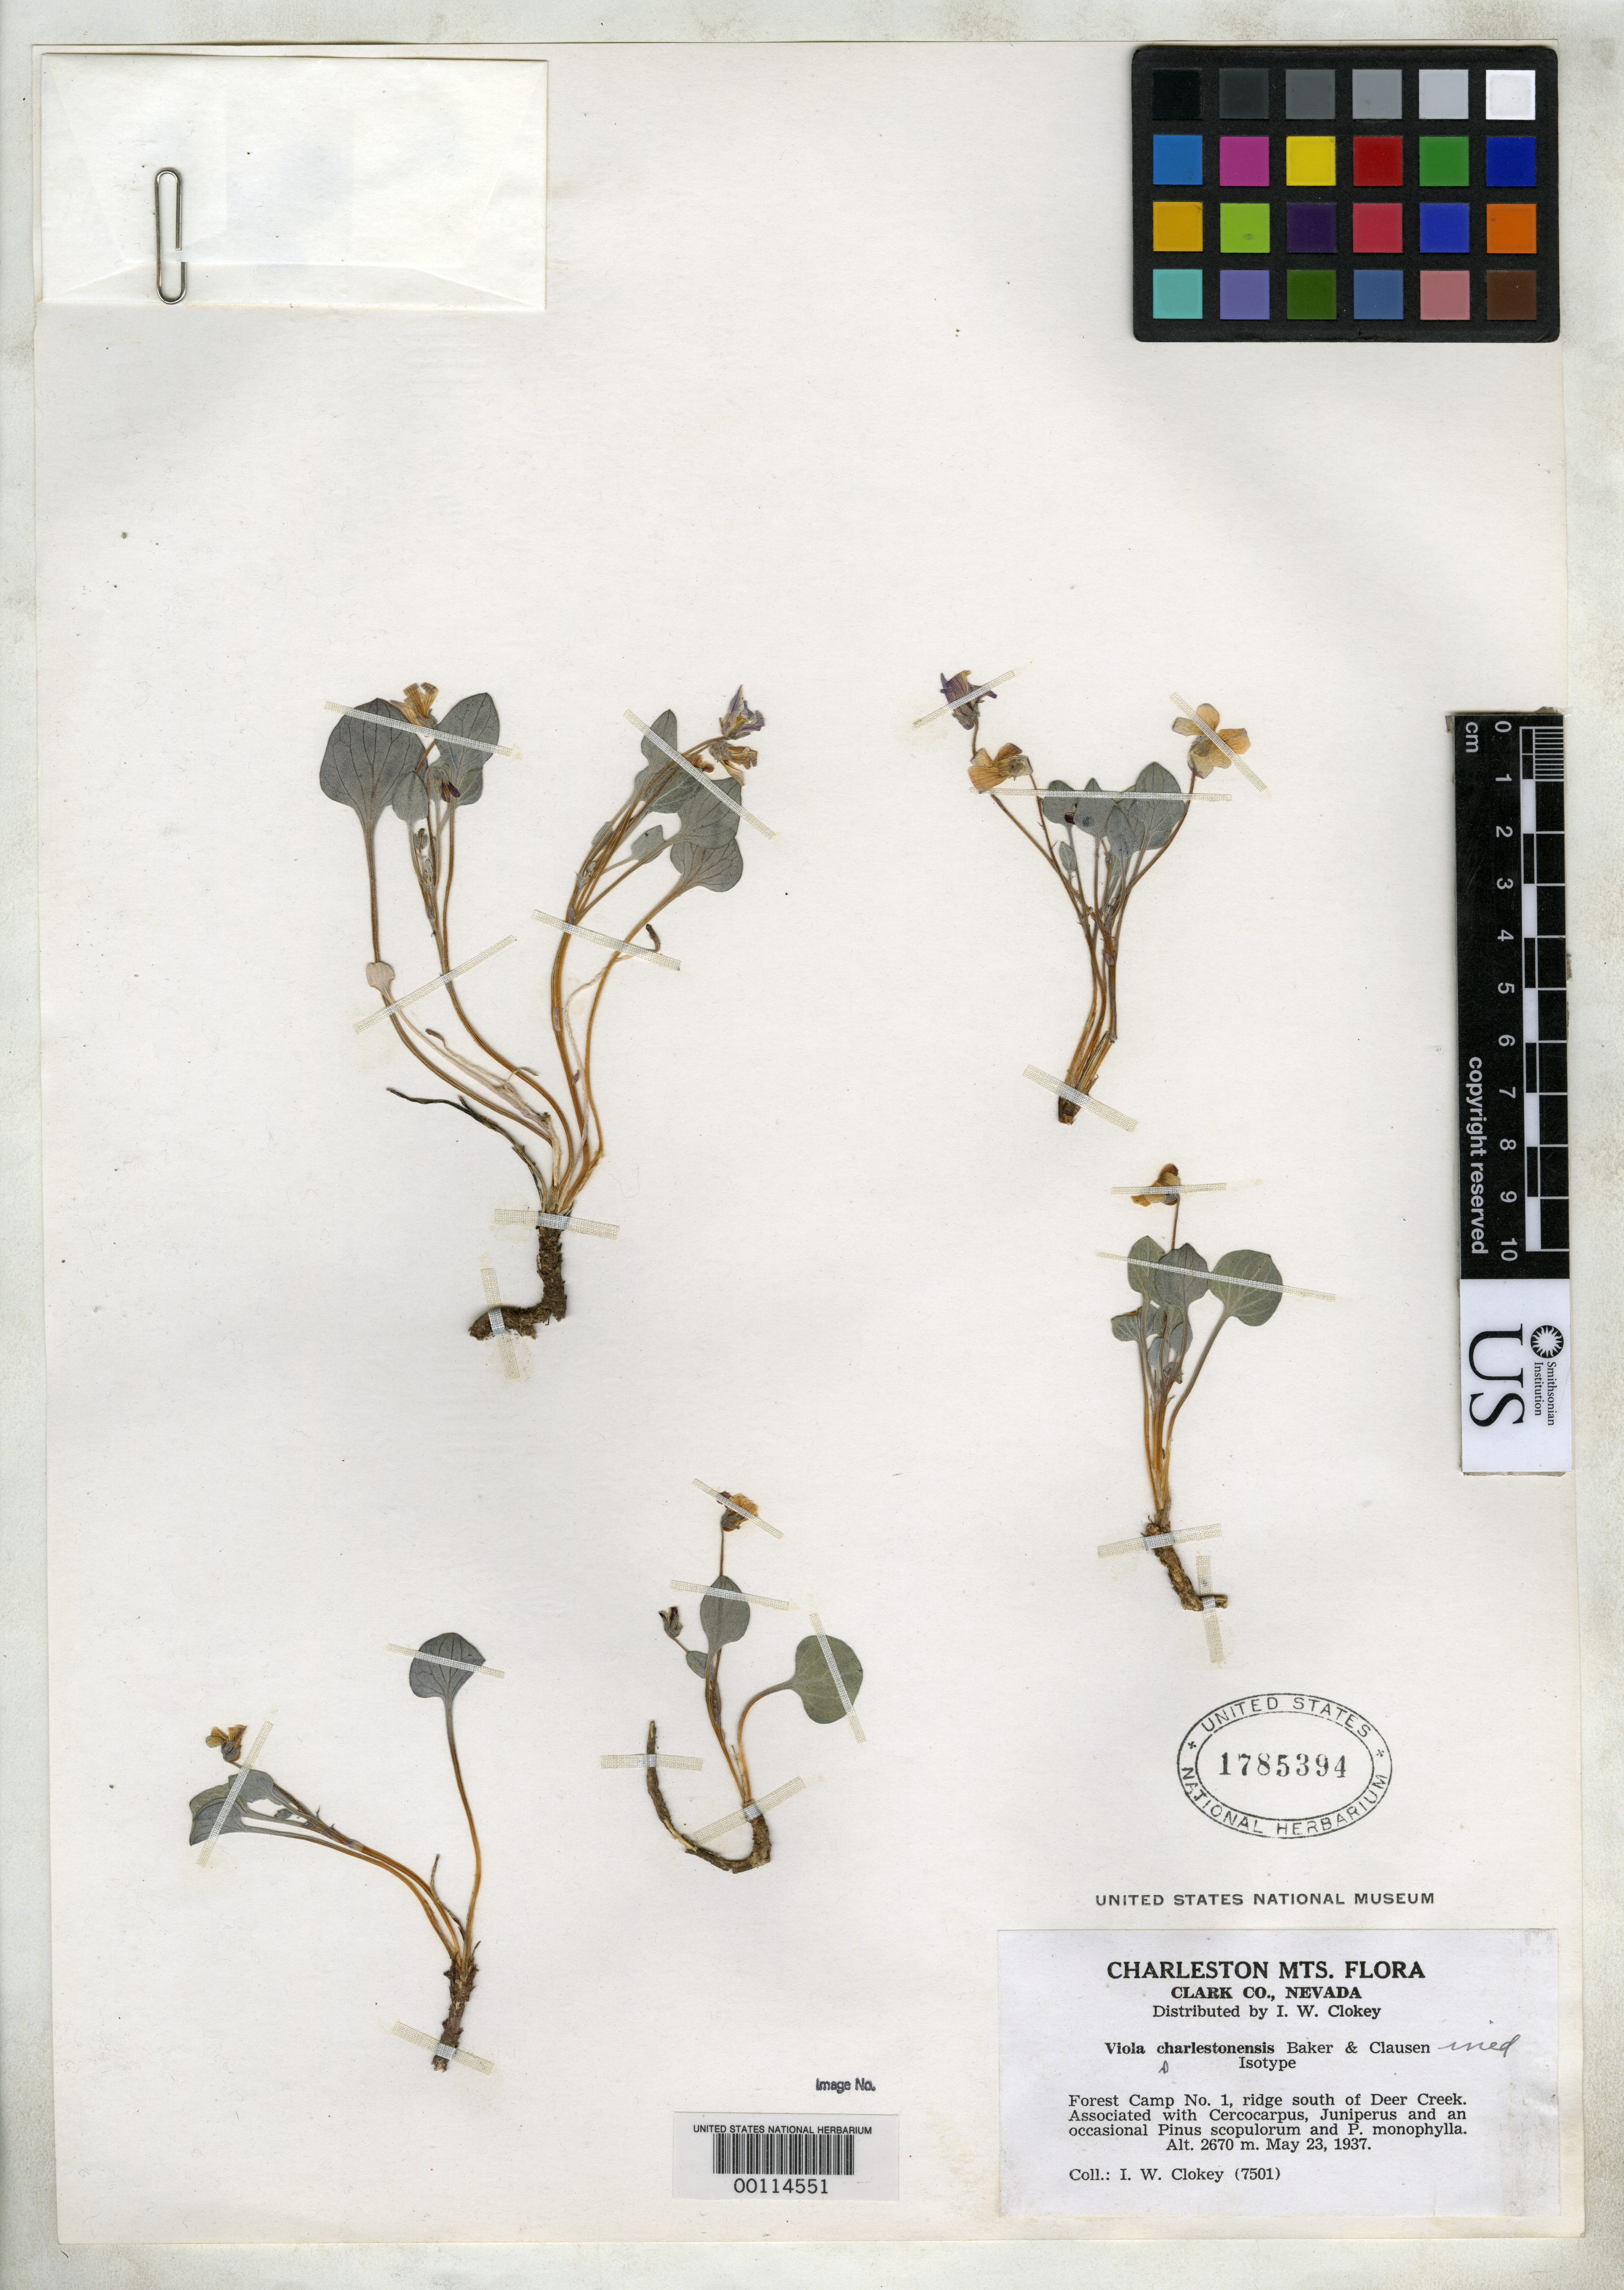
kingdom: Plantae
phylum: Tracheophyta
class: Magnoliopsida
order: Malpighiales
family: Violaceae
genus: Viola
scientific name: Viola charlestonensis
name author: M.S. Baker & J.C. Clausen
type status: Isotype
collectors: I. W. Clokey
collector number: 7501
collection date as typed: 23 May 1937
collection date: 1937-05-23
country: United States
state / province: Nevada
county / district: Clark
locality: Charleston Mountains, forest camp no. 1, ridge S of Deer Creek.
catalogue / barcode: US 1785394